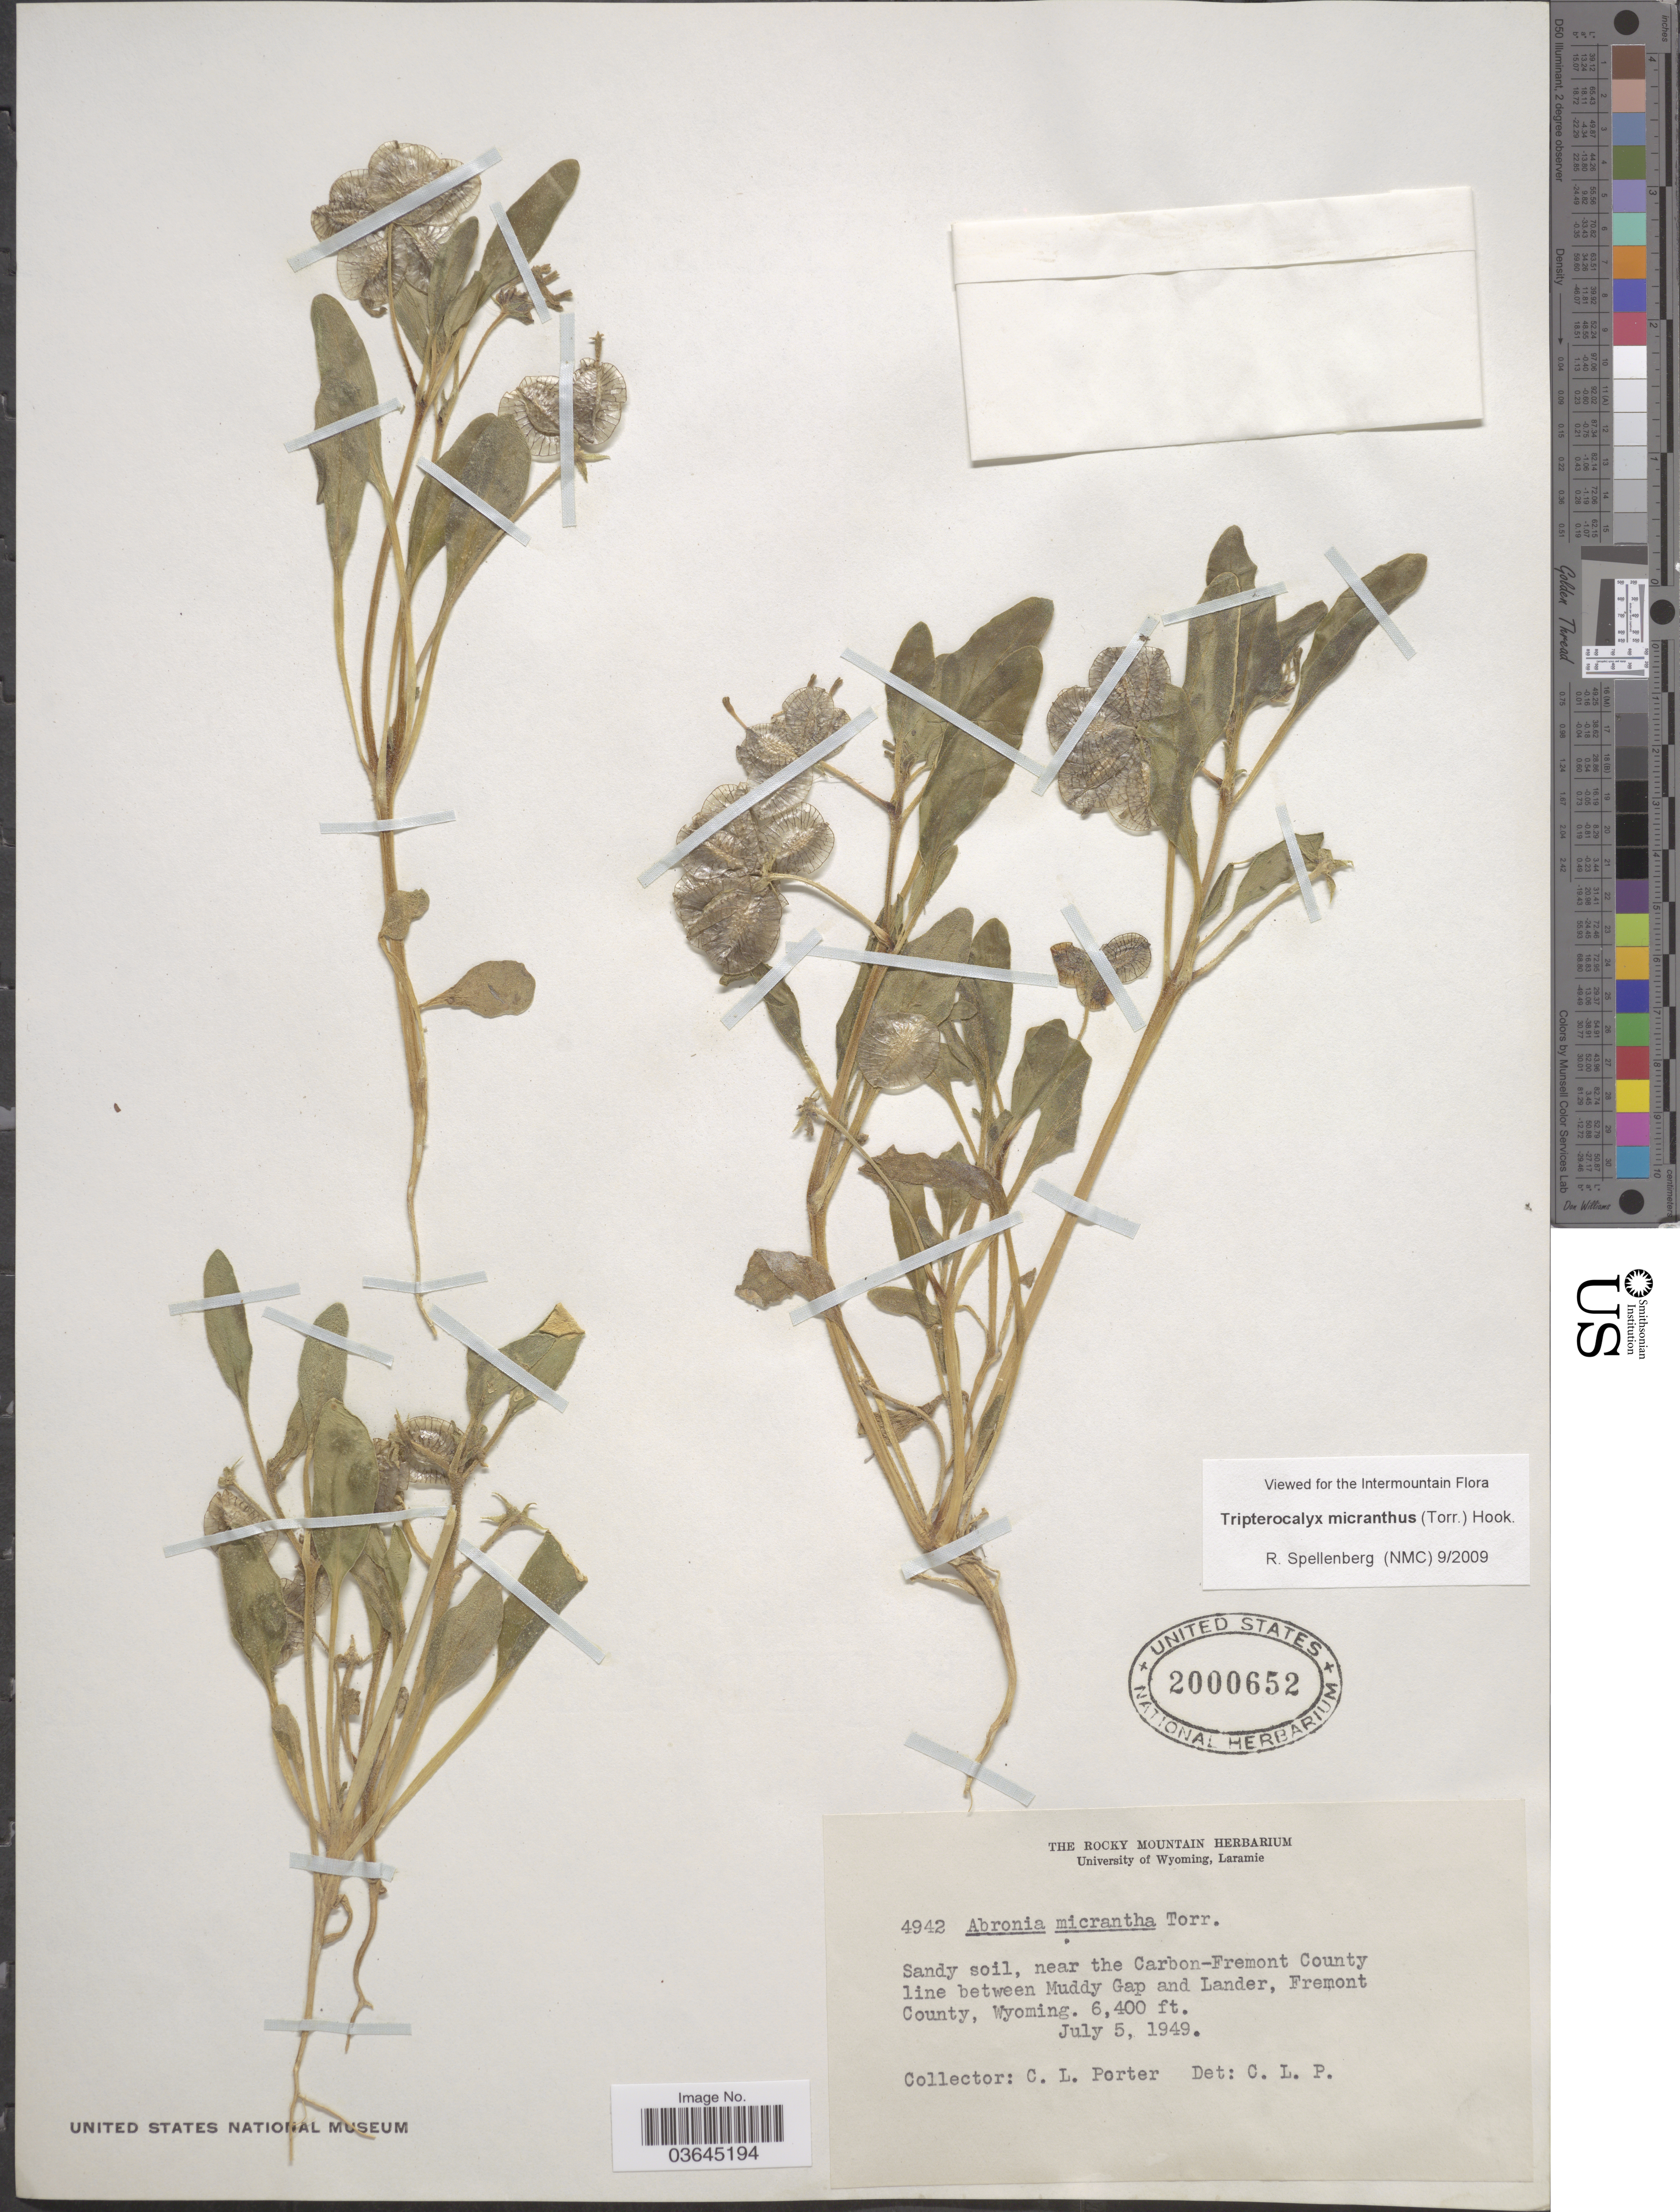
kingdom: Plantae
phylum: Tracheophyta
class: Magnoliopsida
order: Caryophyllales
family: Nyctaginaceae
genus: Tripterocalyx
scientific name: Tripterocalyx micranthus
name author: (Torr.) Hook.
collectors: C. L. Porter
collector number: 4942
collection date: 1949-07-05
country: United States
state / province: Wyoming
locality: Near the Carbon-Fremont County line between Muddy Gap and Lander, Fremont County.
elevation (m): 1951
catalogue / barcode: US 2000652